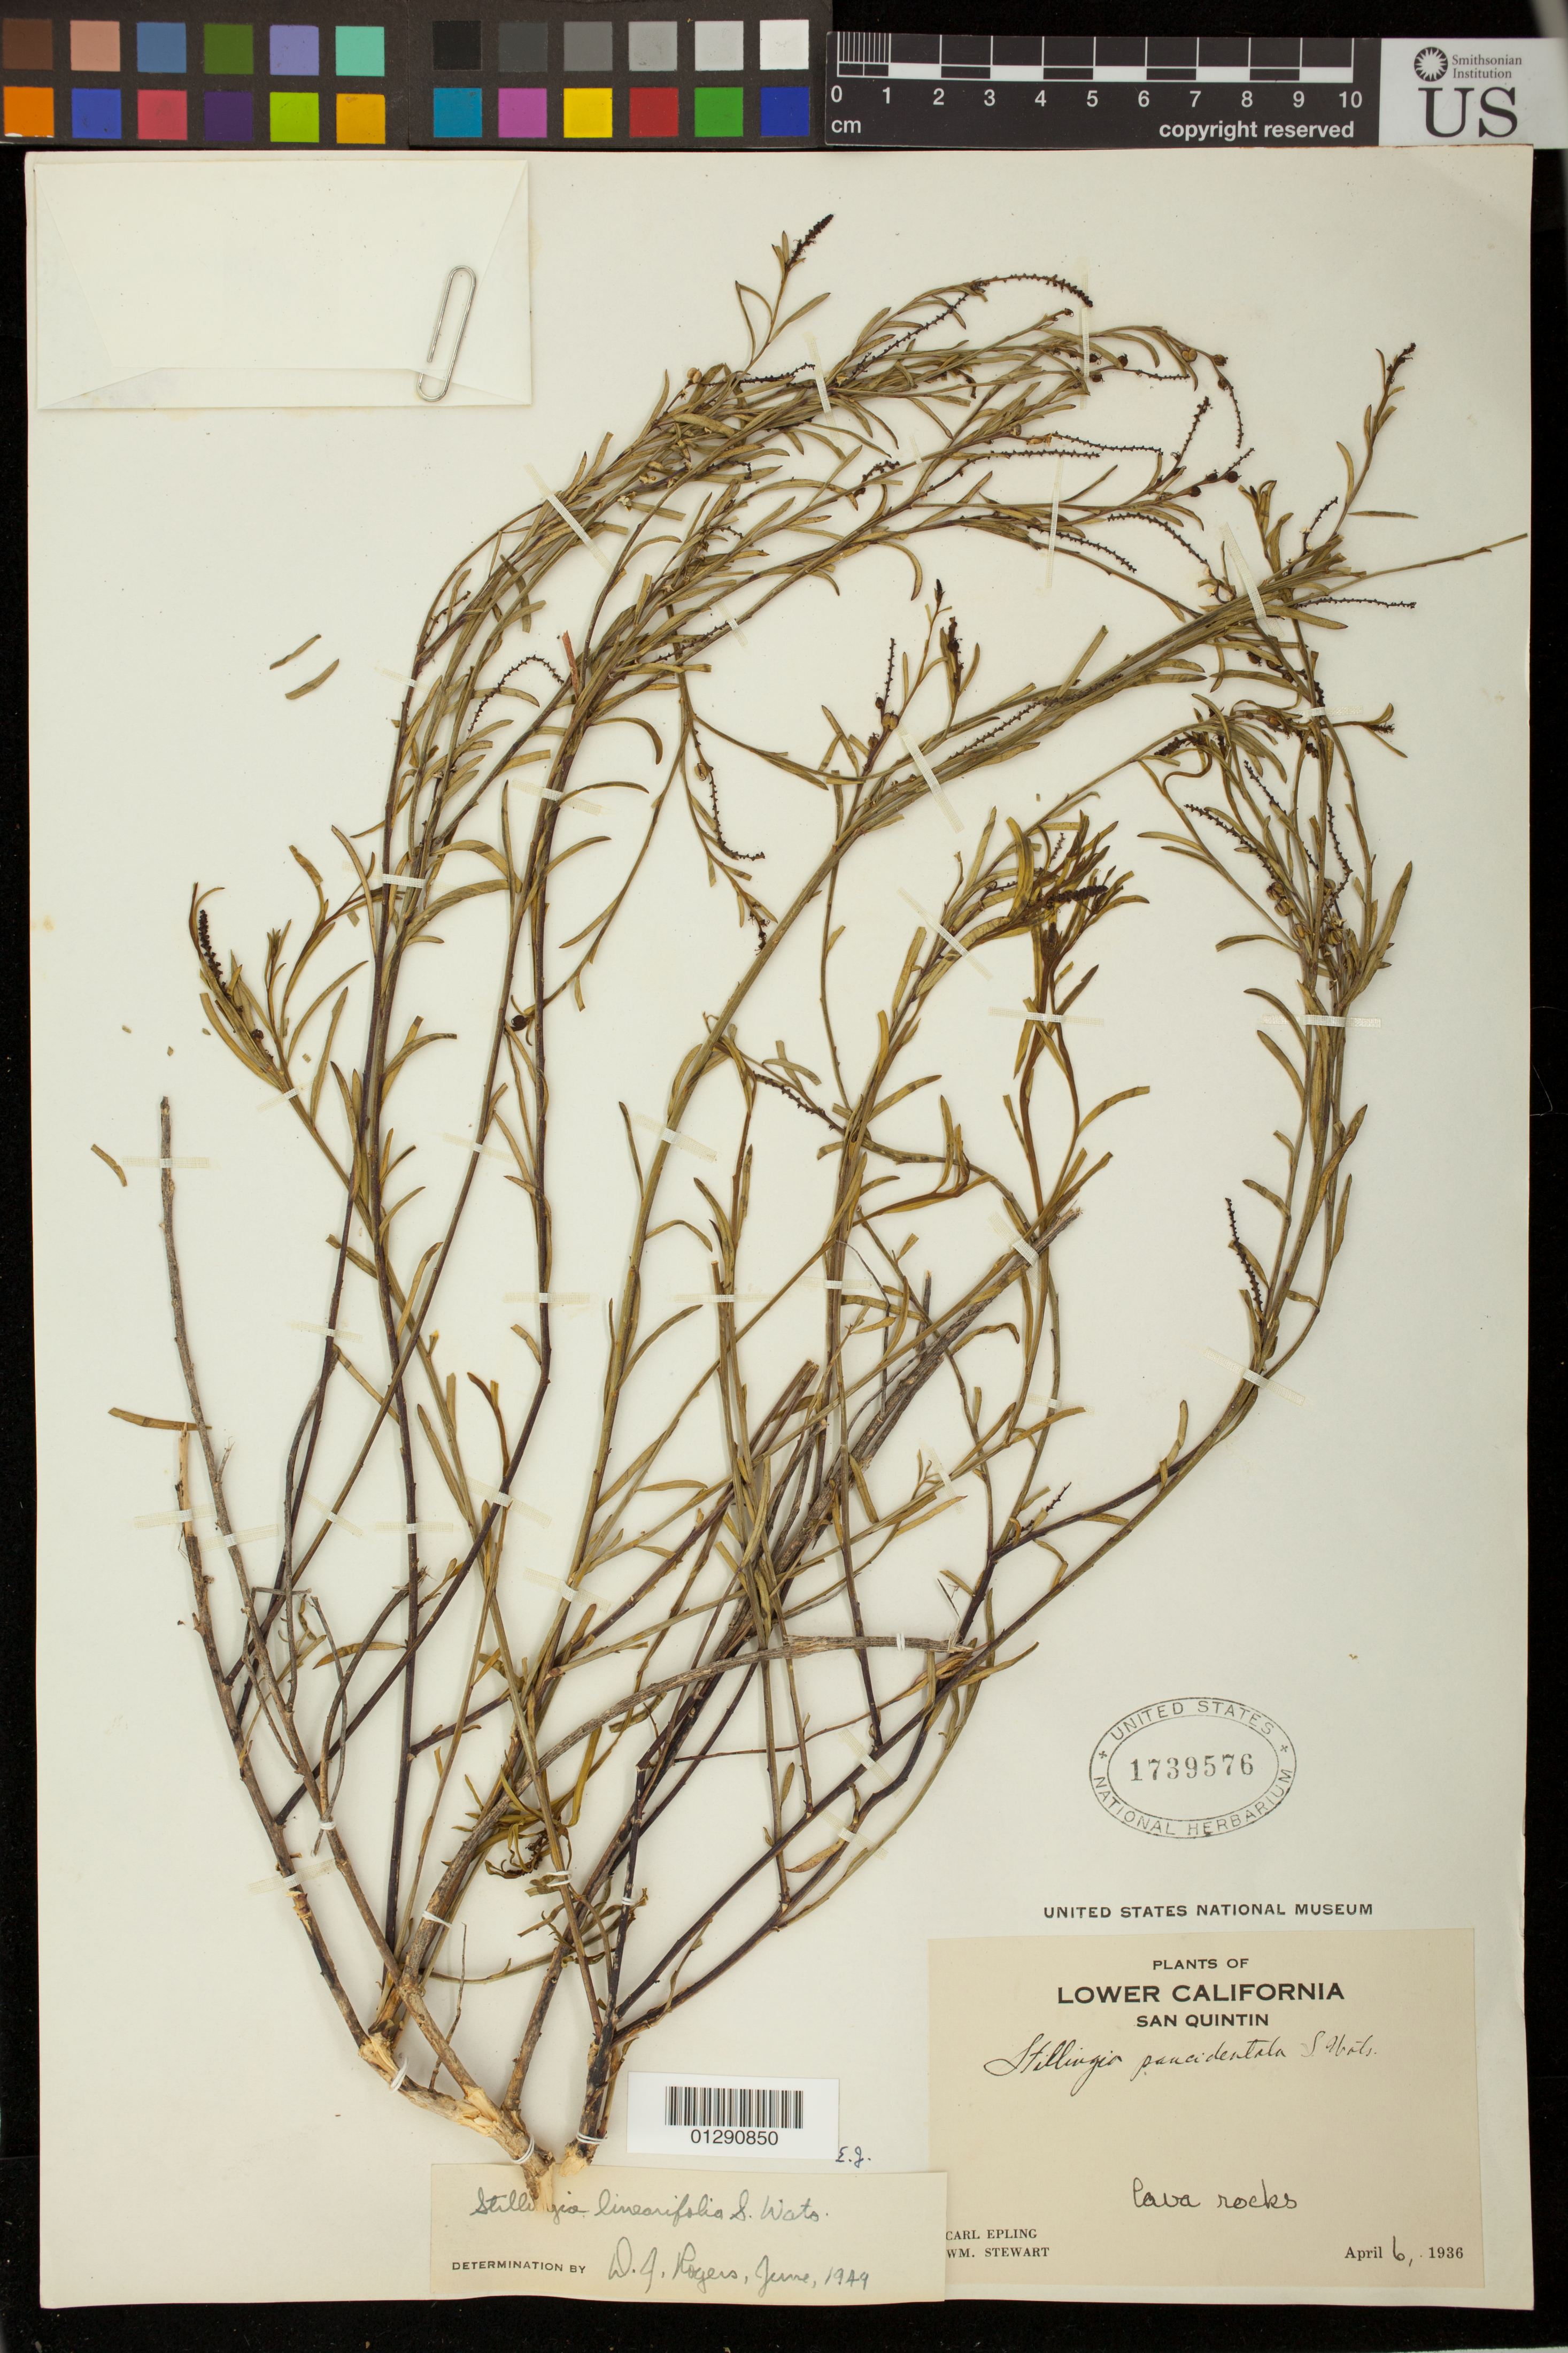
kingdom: Plantae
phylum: Tracheophyta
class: Magnoliopsida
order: Malpighiales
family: Euphorbiaceae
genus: Stillingia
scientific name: Stillingia linearifolia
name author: S. Watson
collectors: C. C. Epling & W. Stewart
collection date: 1936-04-06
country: Mexico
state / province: Baja California Norte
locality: San Quintin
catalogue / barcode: US 1739576